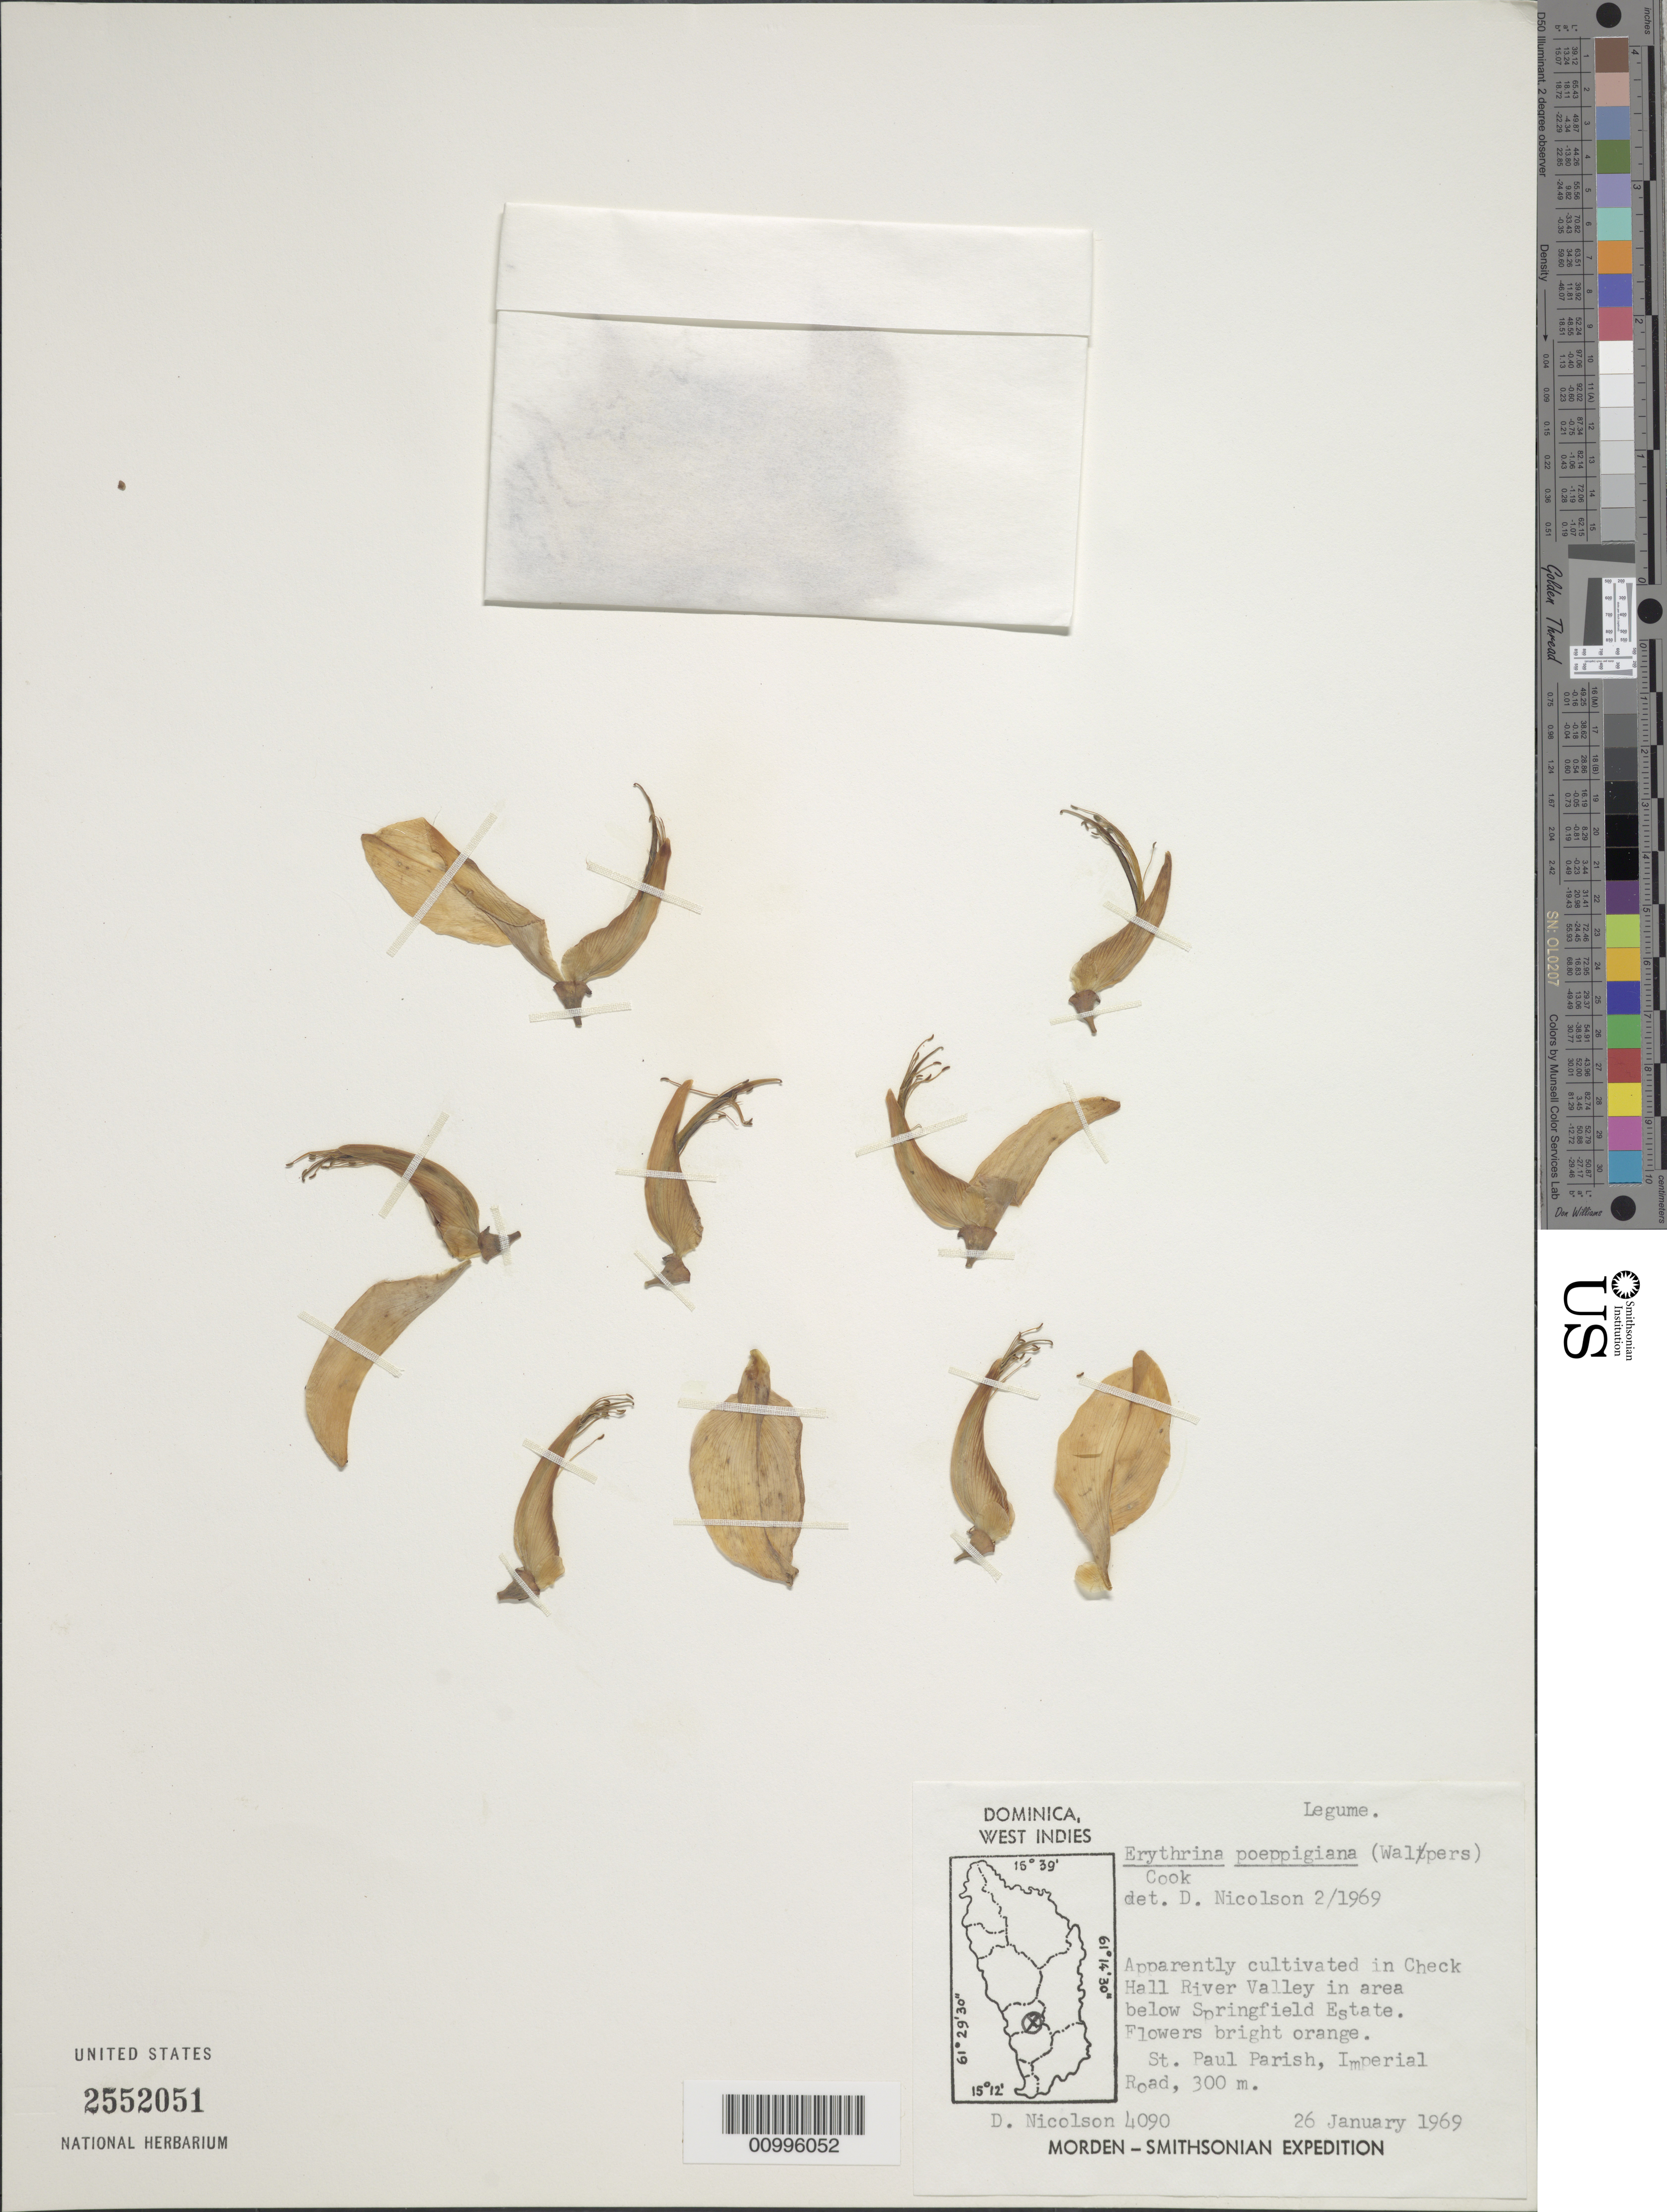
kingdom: Plantae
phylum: Tracheophyta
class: Magnoliopsida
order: Fabales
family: Fabaceae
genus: Erythrina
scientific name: Erythrina poeppigiana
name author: (Walp.) O.F. Cook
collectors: D. H. Nicolson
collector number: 4090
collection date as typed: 26 Feb 1969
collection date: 1969-02-26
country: Dominica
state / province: St. Paul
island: Dominica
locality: cultivated in check River Valley in area below Springfield Estate. Imperial Rd. 300m.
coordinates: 0 N, 0 E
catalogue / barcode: US 2552051